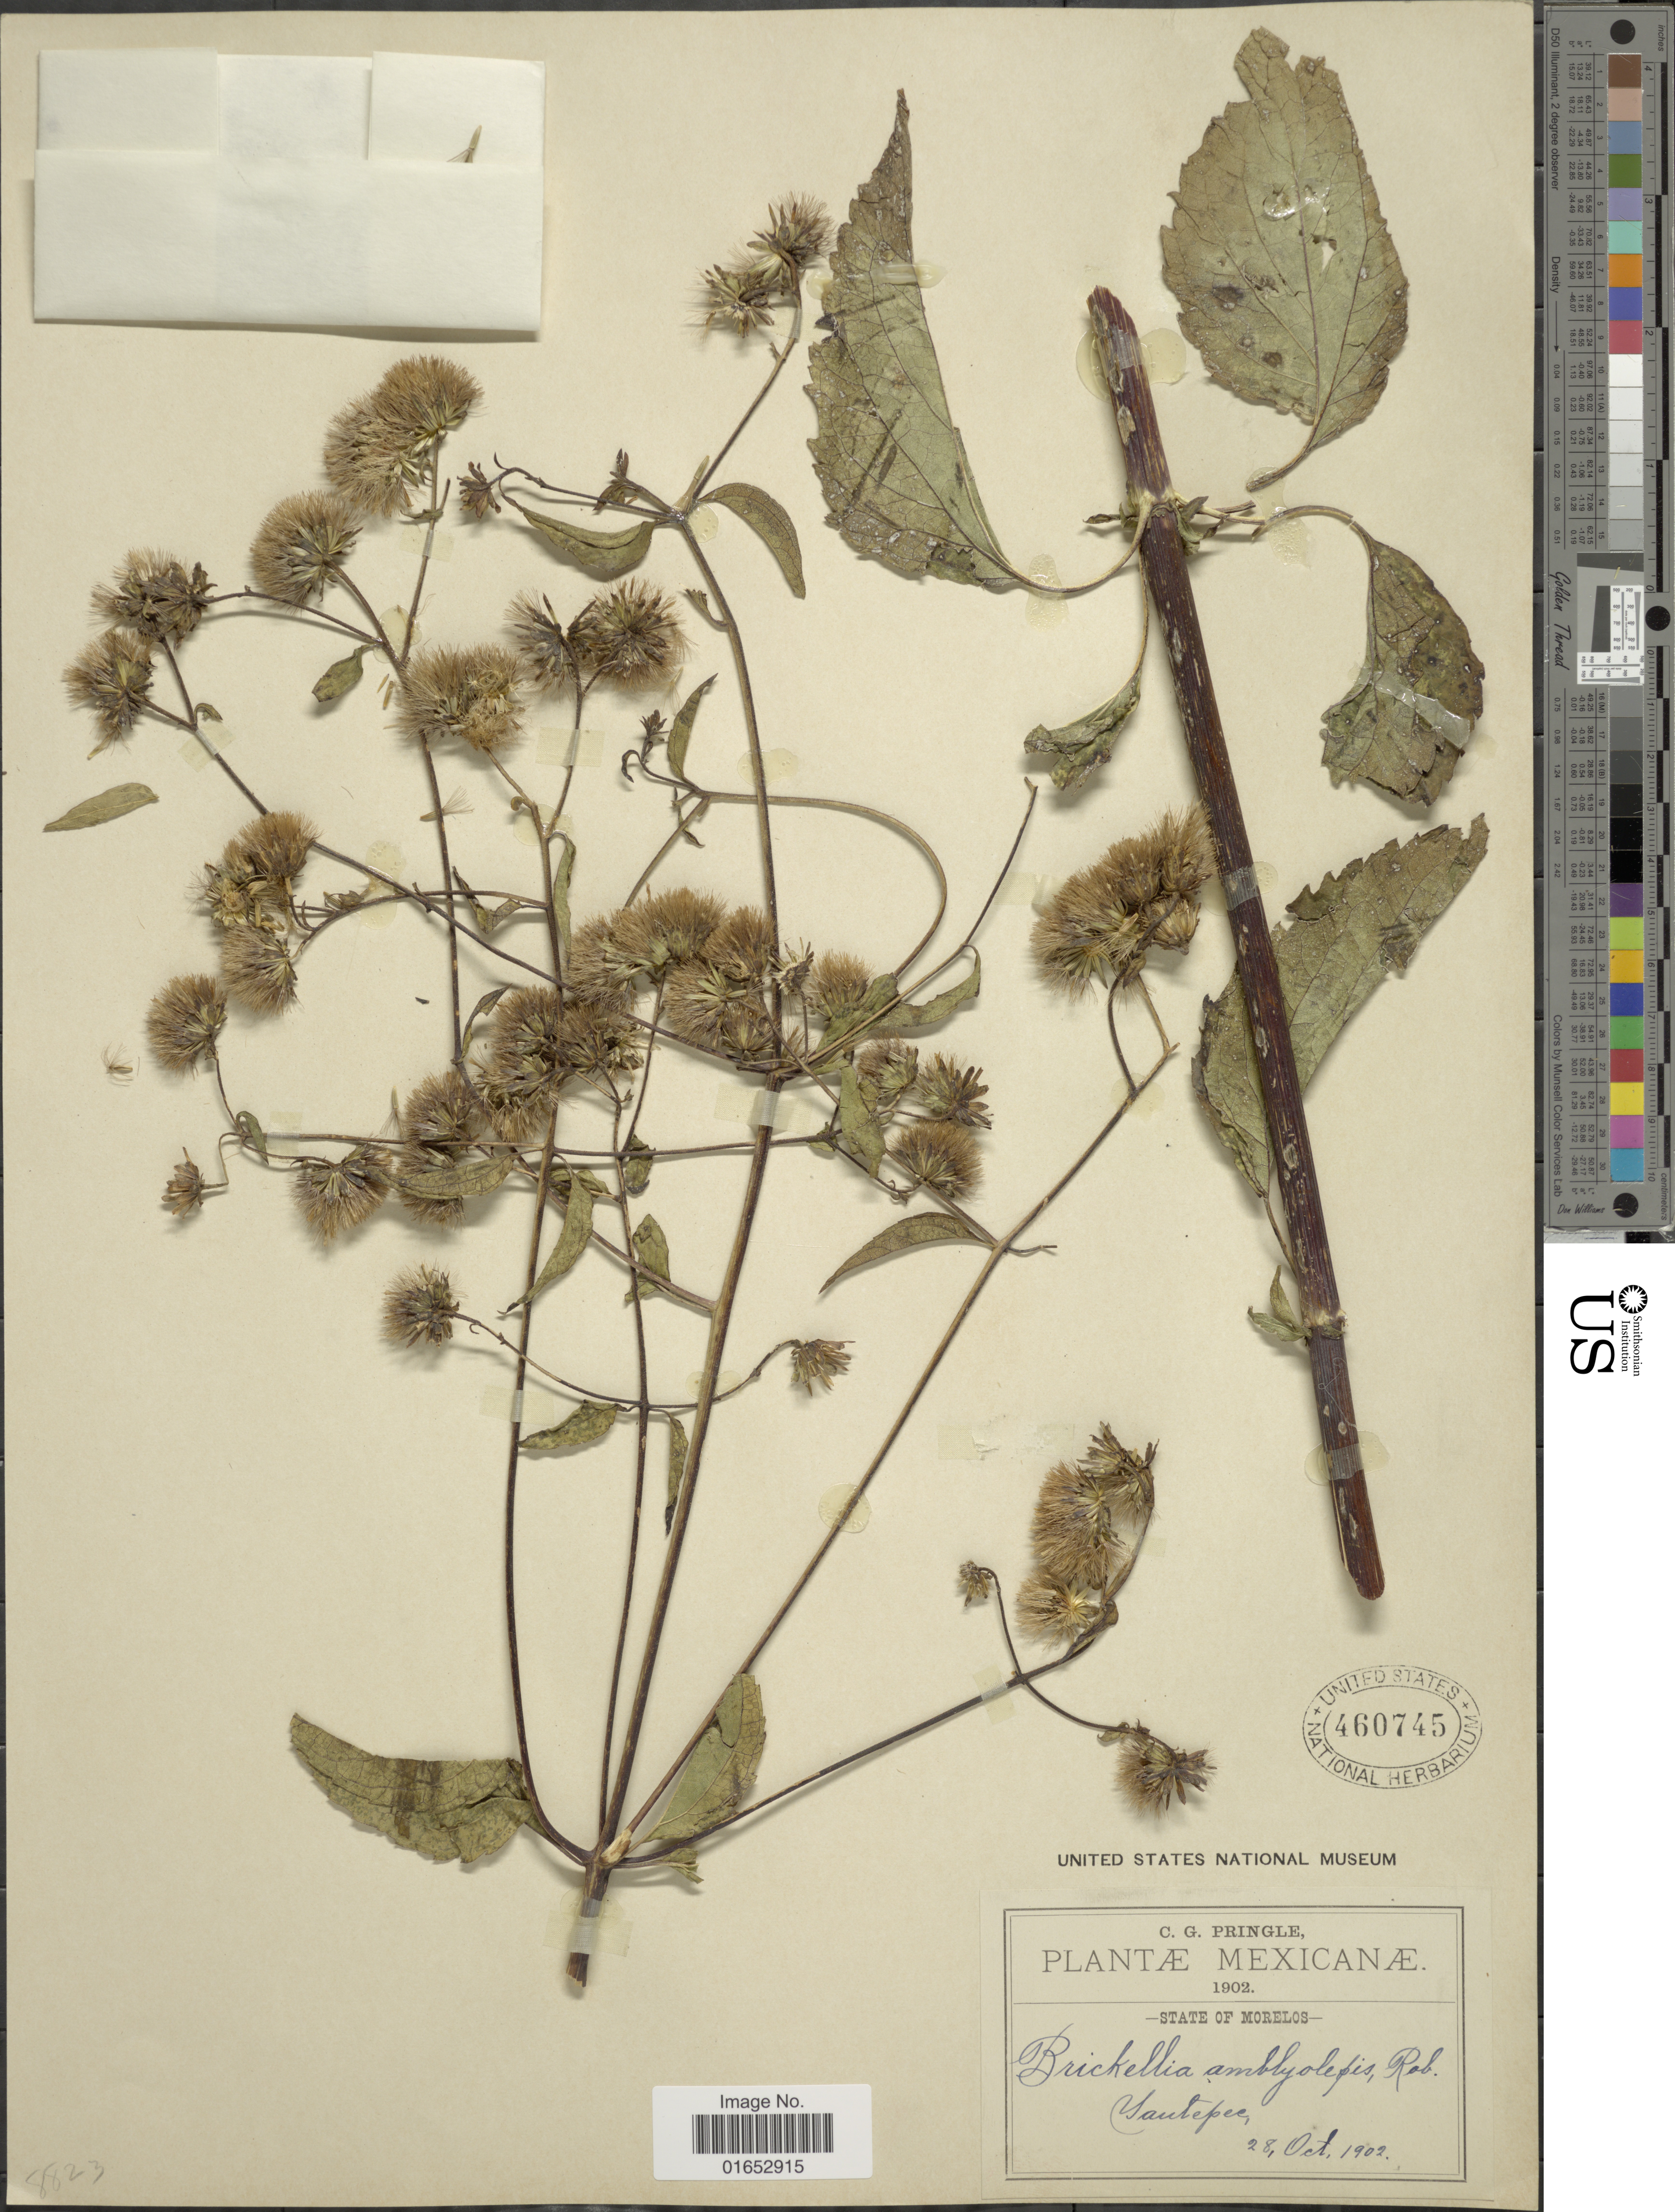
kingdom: Plantae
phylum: Tracheophyta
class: Magnoliopsida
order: Asterales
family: Asteraceae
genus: Steviopsis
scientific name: Steviopsis amblyolepis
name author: (B.L. Rob.) R.M. King & H. Rob.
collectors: C. G. Pringle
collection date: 1902-10-28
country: Mexico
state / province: Morelos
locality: Yautepec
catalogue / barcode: US 460745